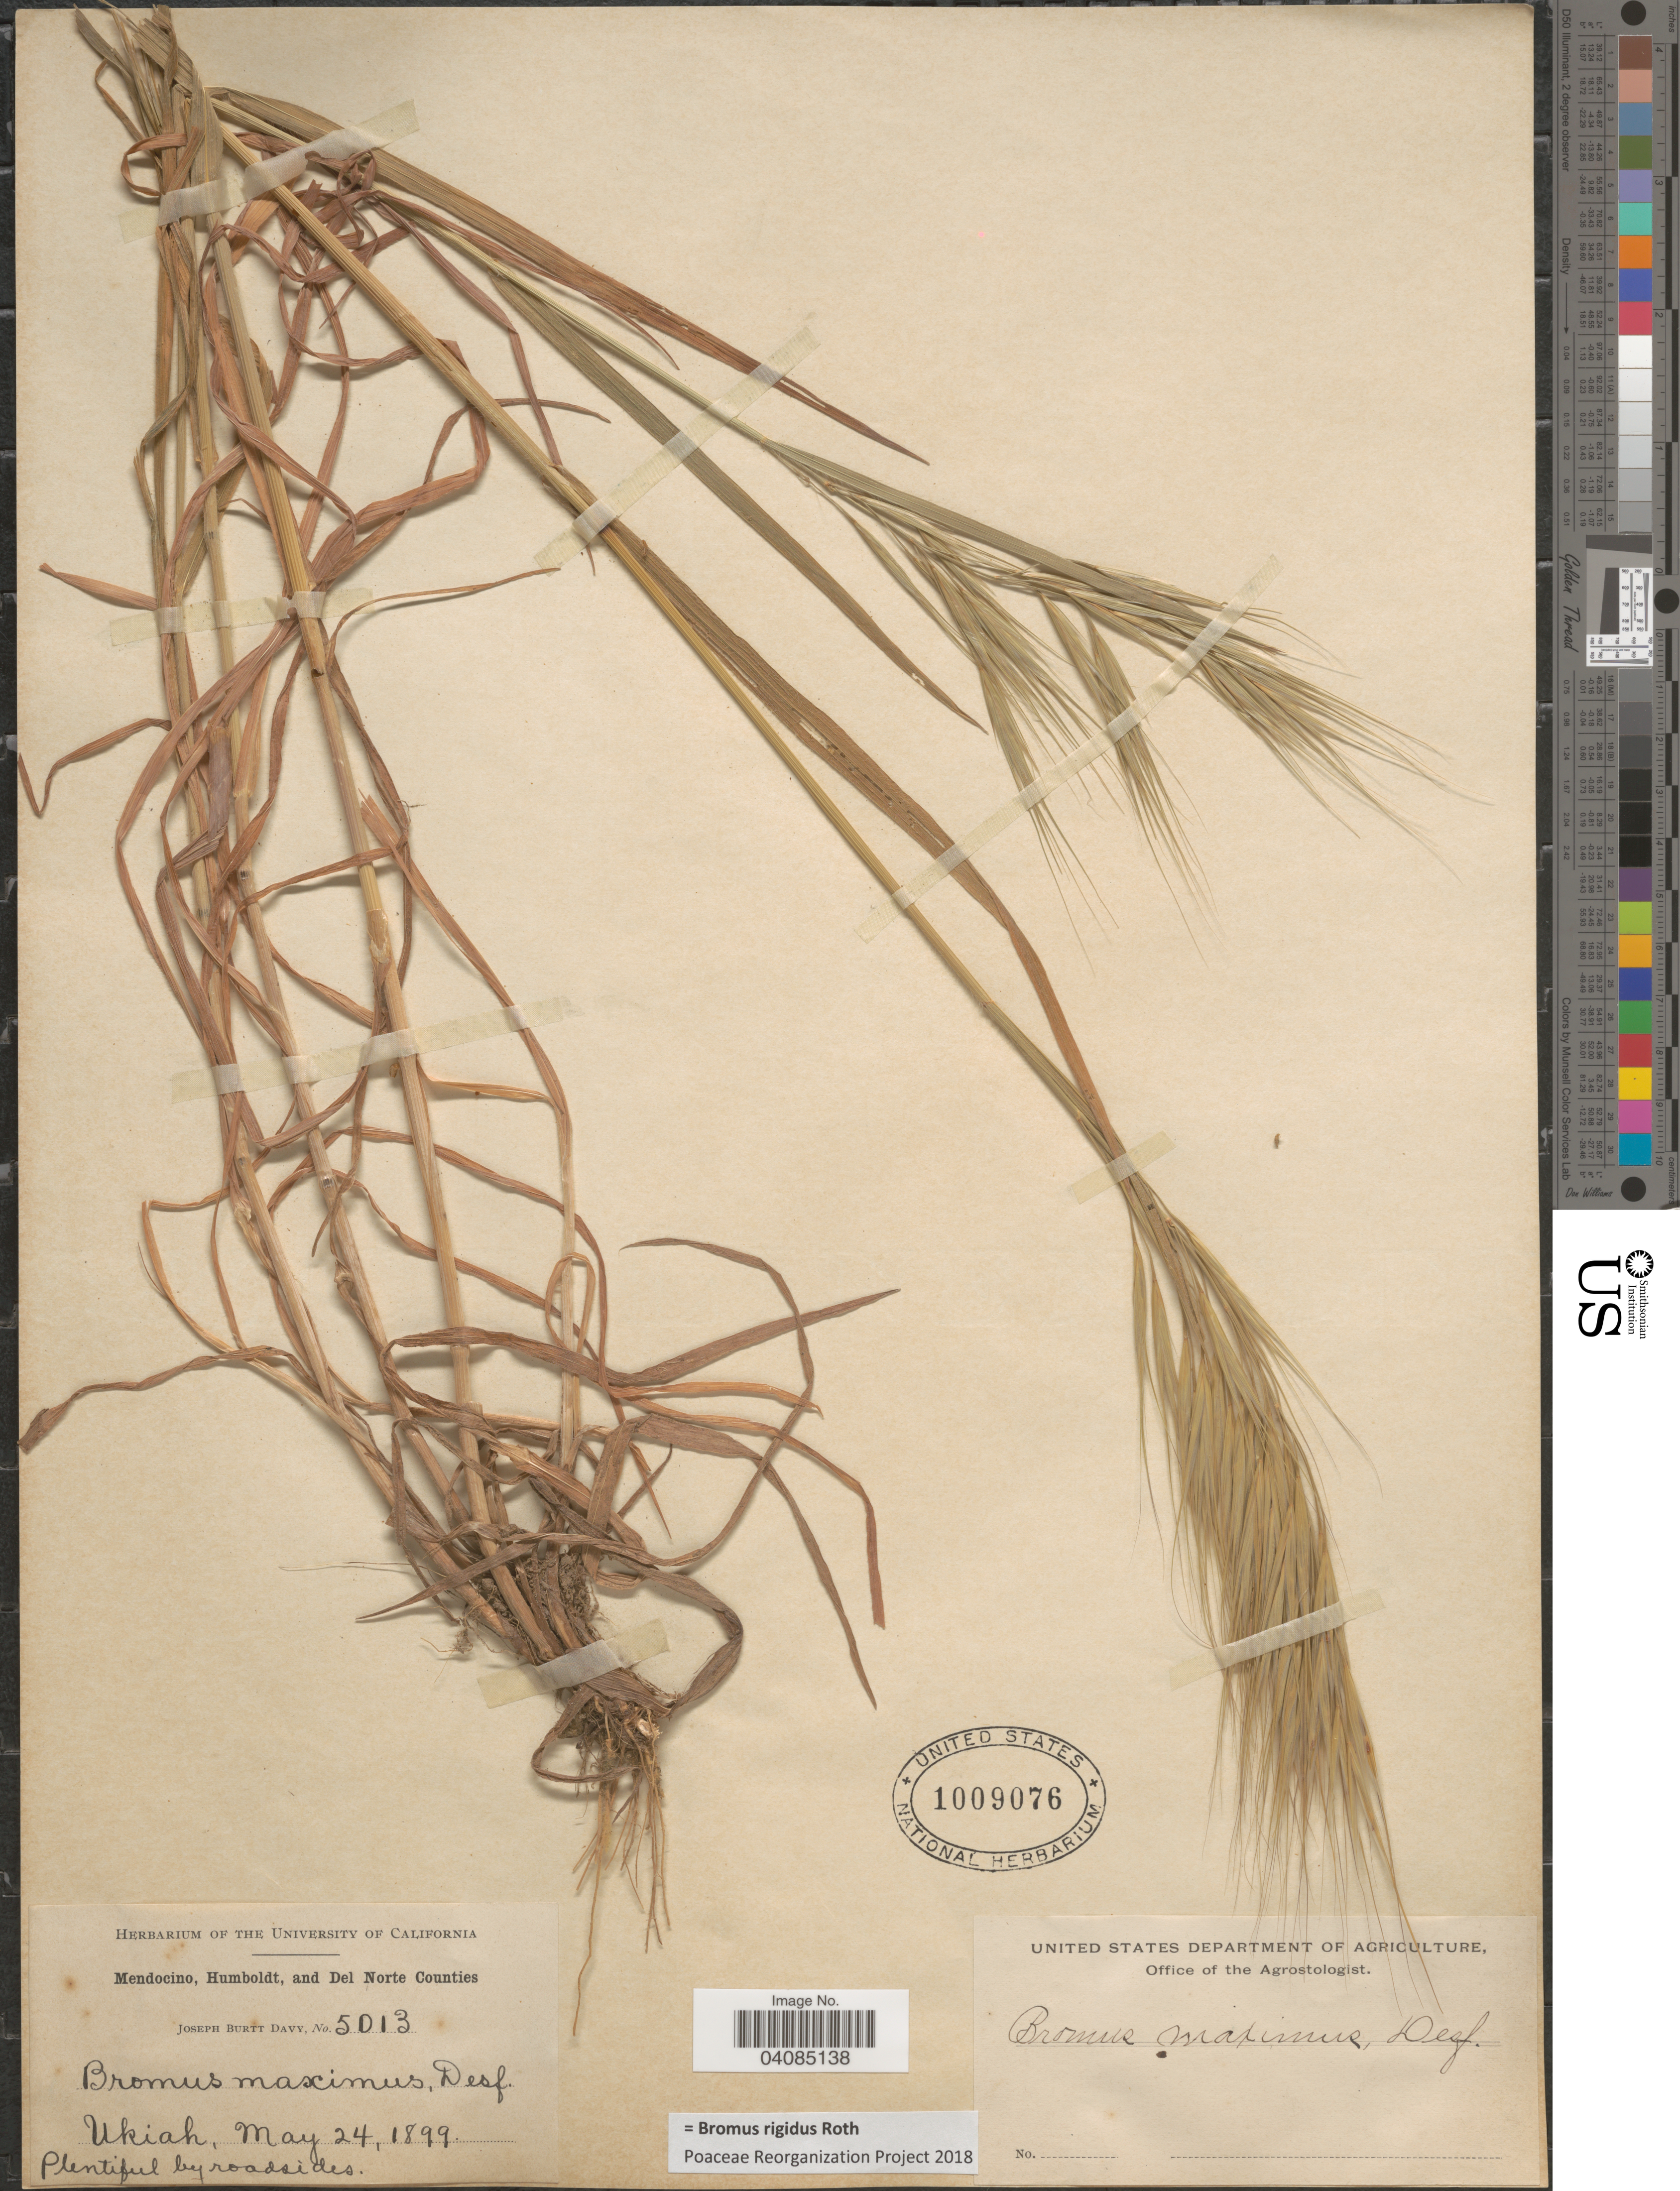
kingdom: Plantae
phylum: Tracheophyta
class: Liliopsida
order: Poales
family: Poaceae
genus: Bromus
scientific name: Bromus rigidus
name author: Roth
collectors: J. Burtt Davy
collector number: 5013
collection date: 1899-05-24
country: United States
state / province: California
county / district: Mendocino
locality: Mendocino, Humboldt, and Del Norte Counties. Ukiah.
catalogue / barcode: US 1009076